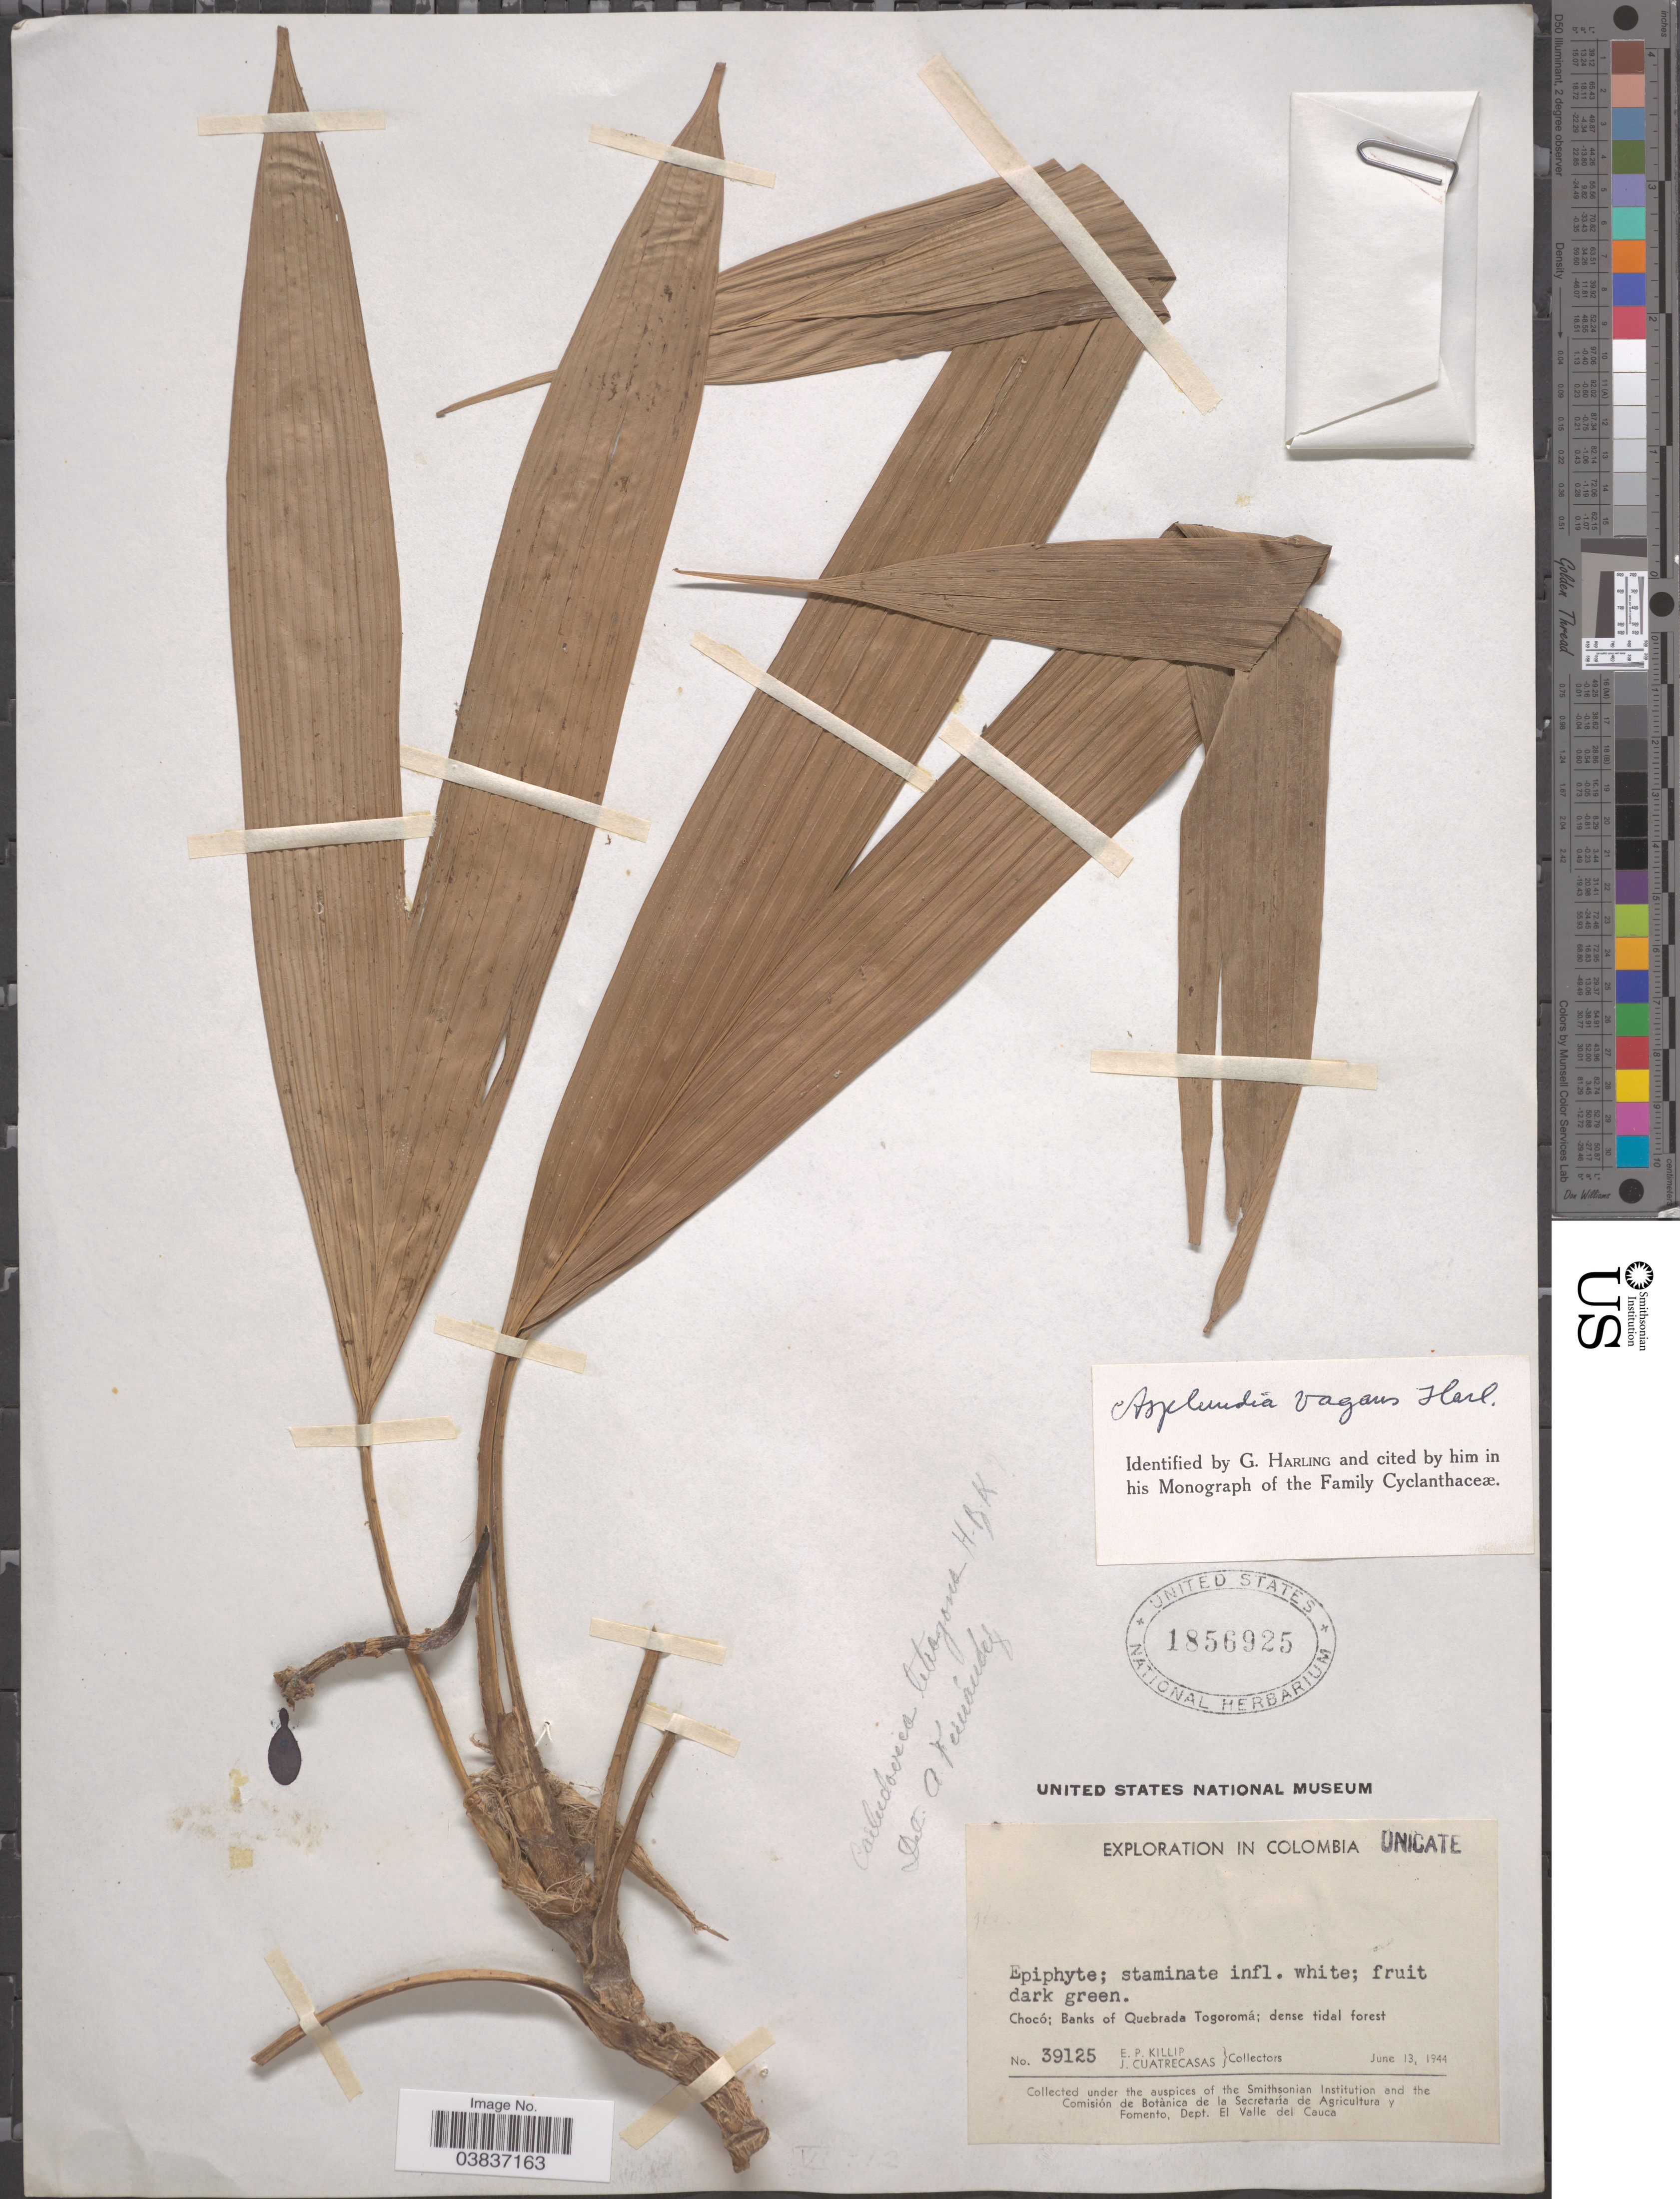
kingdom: Plantae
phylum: Tracheophyta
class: Liliopsida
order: Pandanales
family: Cyclanthaceae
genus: Asplundia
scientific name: Asplundia vagans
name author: Harling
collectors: E. P. Killip & J. Cuatrecasas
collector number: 39125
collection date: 1944-06-13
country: Colombia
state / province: Chocó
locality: Banks of Quebrada Togoromá.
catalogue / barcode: US 1856925